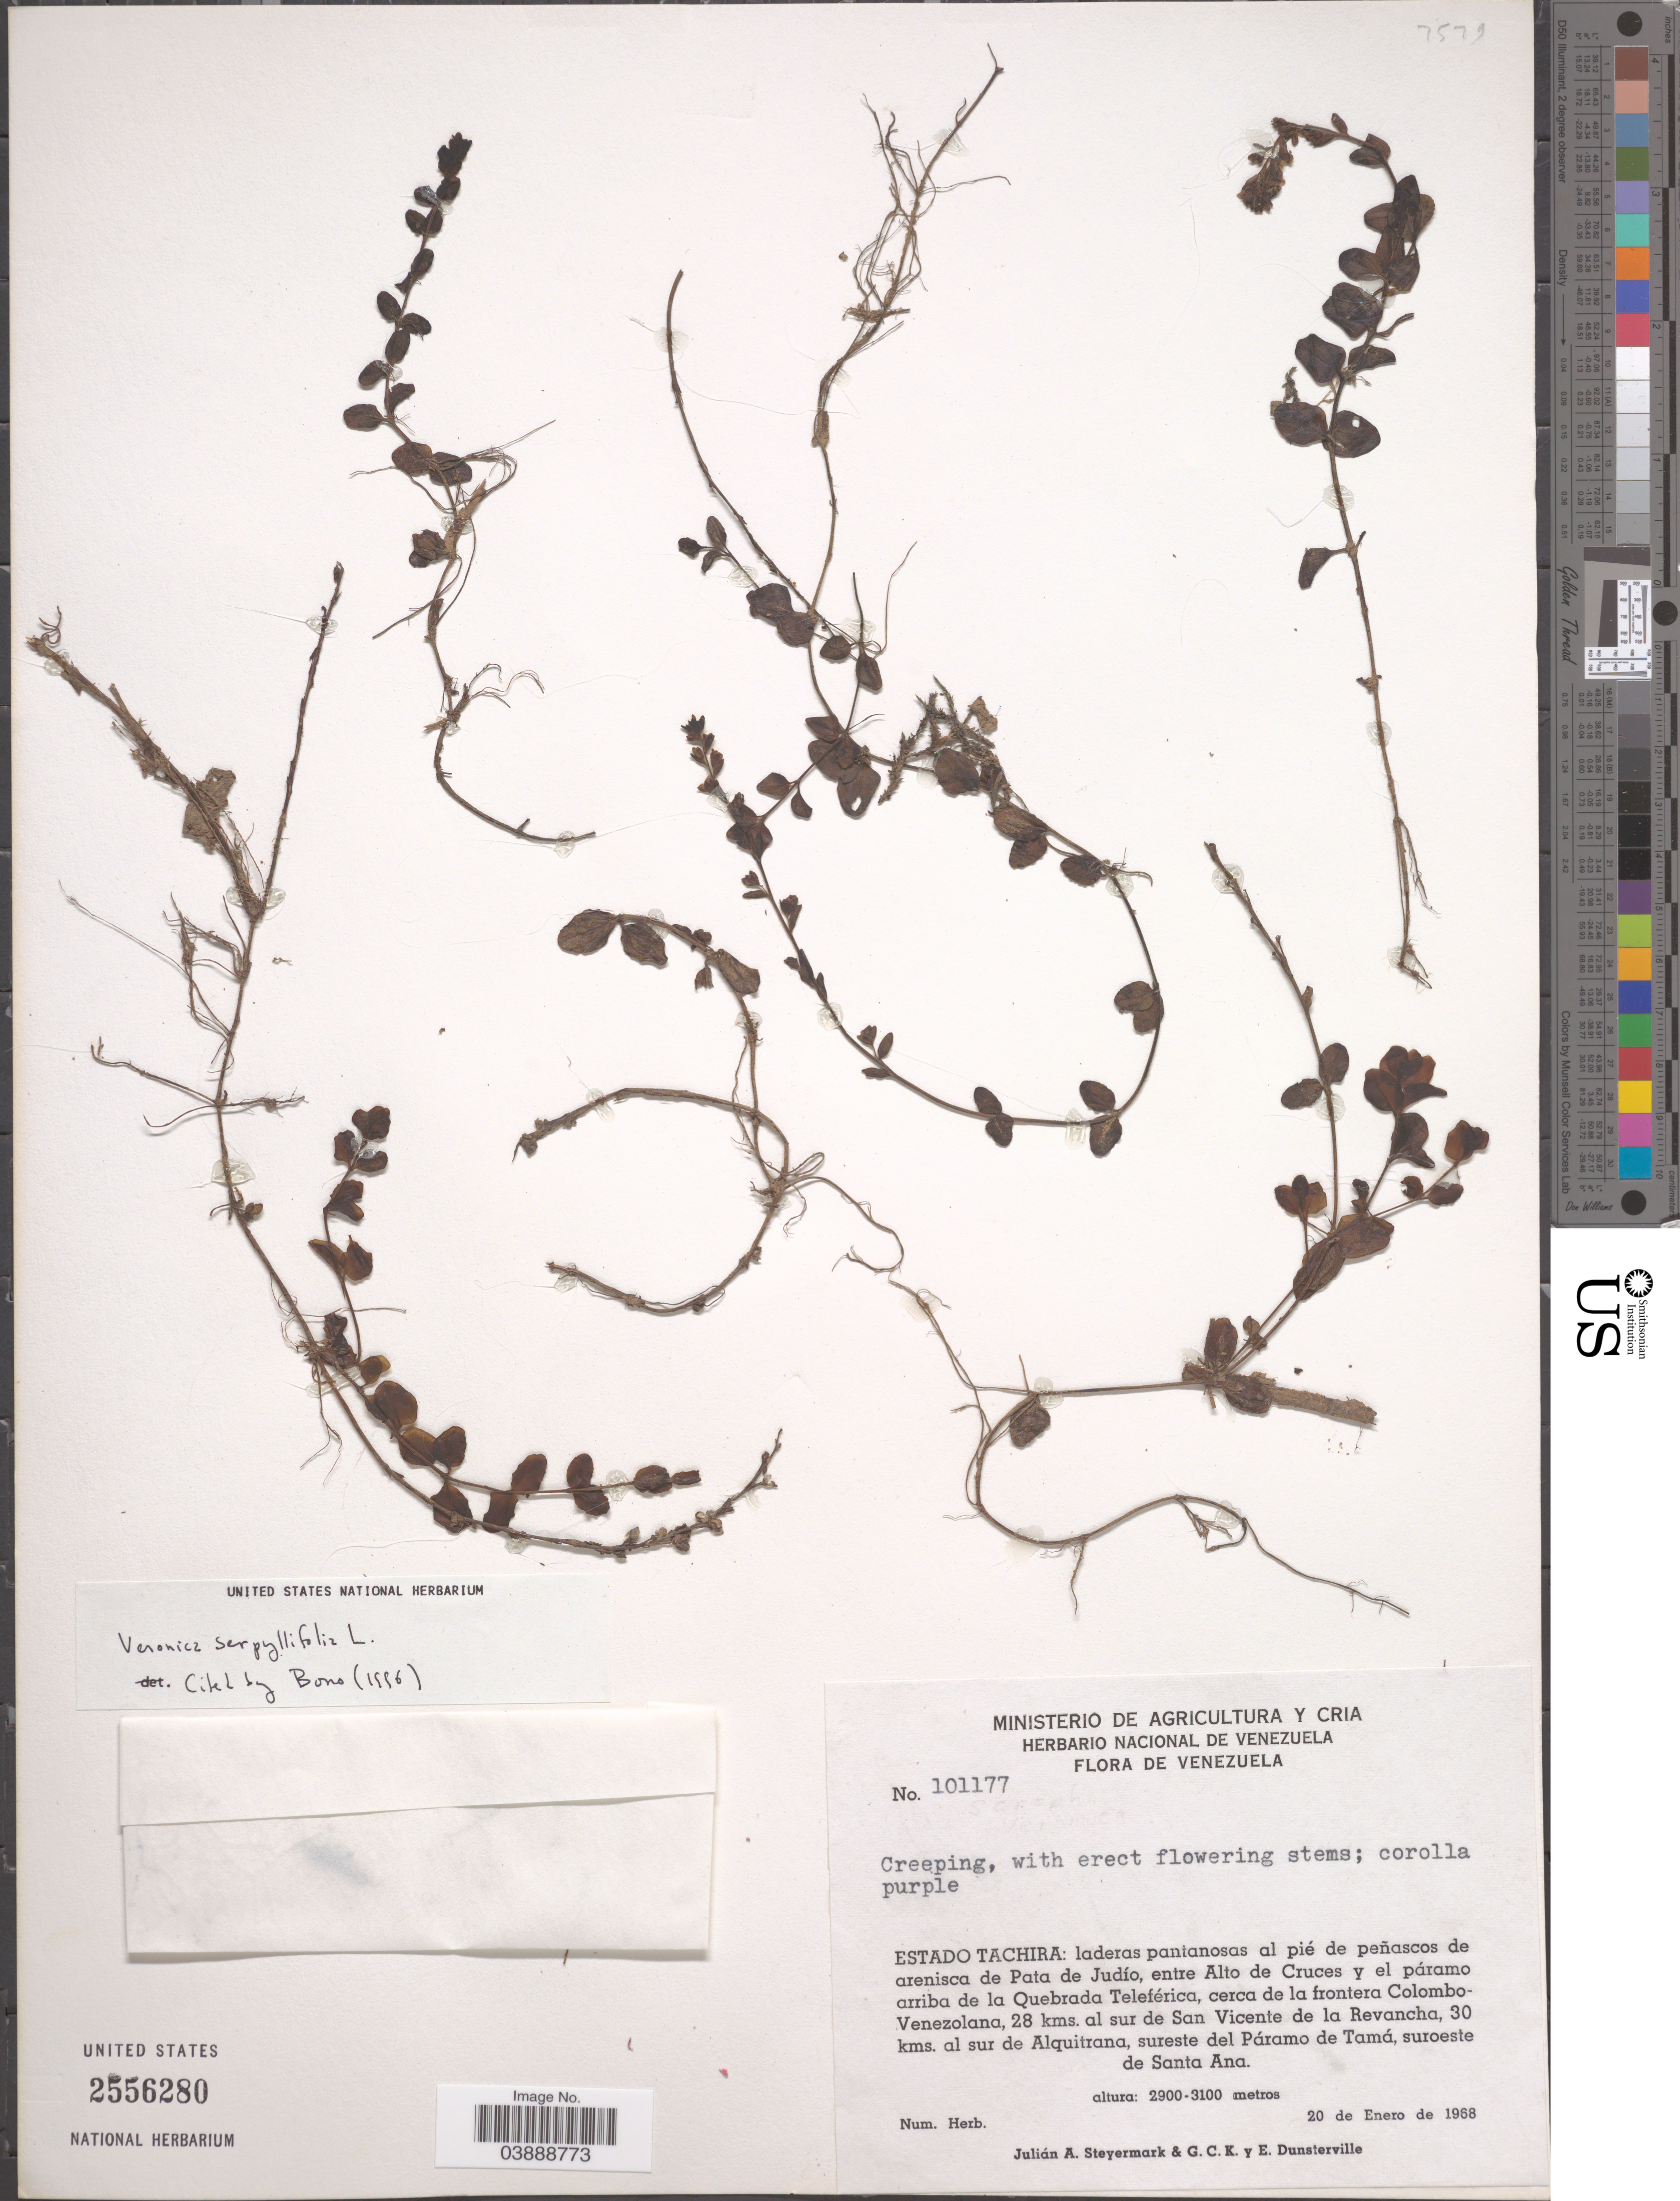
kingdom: Plantae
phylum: Tracheophyta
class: Magnoliopsida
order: Lamiales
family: Plantaginaceae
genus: Veronica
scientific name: Veronica serpyllifolia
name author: L.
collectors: J. Steyermark, G. C. K. Dunsterville & E. Dunsterville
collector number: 101177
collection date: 1968-01-20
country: Venezuela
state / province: Tachira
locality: Laderas pantanosas al pié de peñascos de arenisca de Pata de Judío, entre Alto de Cruces y el páramo arriba de la Quebrada Teleférica, cerca de la frontera Colombo-Venezolana, 28 kms. al sur de San Vicente de la Revancha, 30 kms. al sur de Alquitrana, sureste del Páramo de Tamá, suroeste de Santa Ana.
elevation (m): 2900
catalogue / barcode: US 2556280